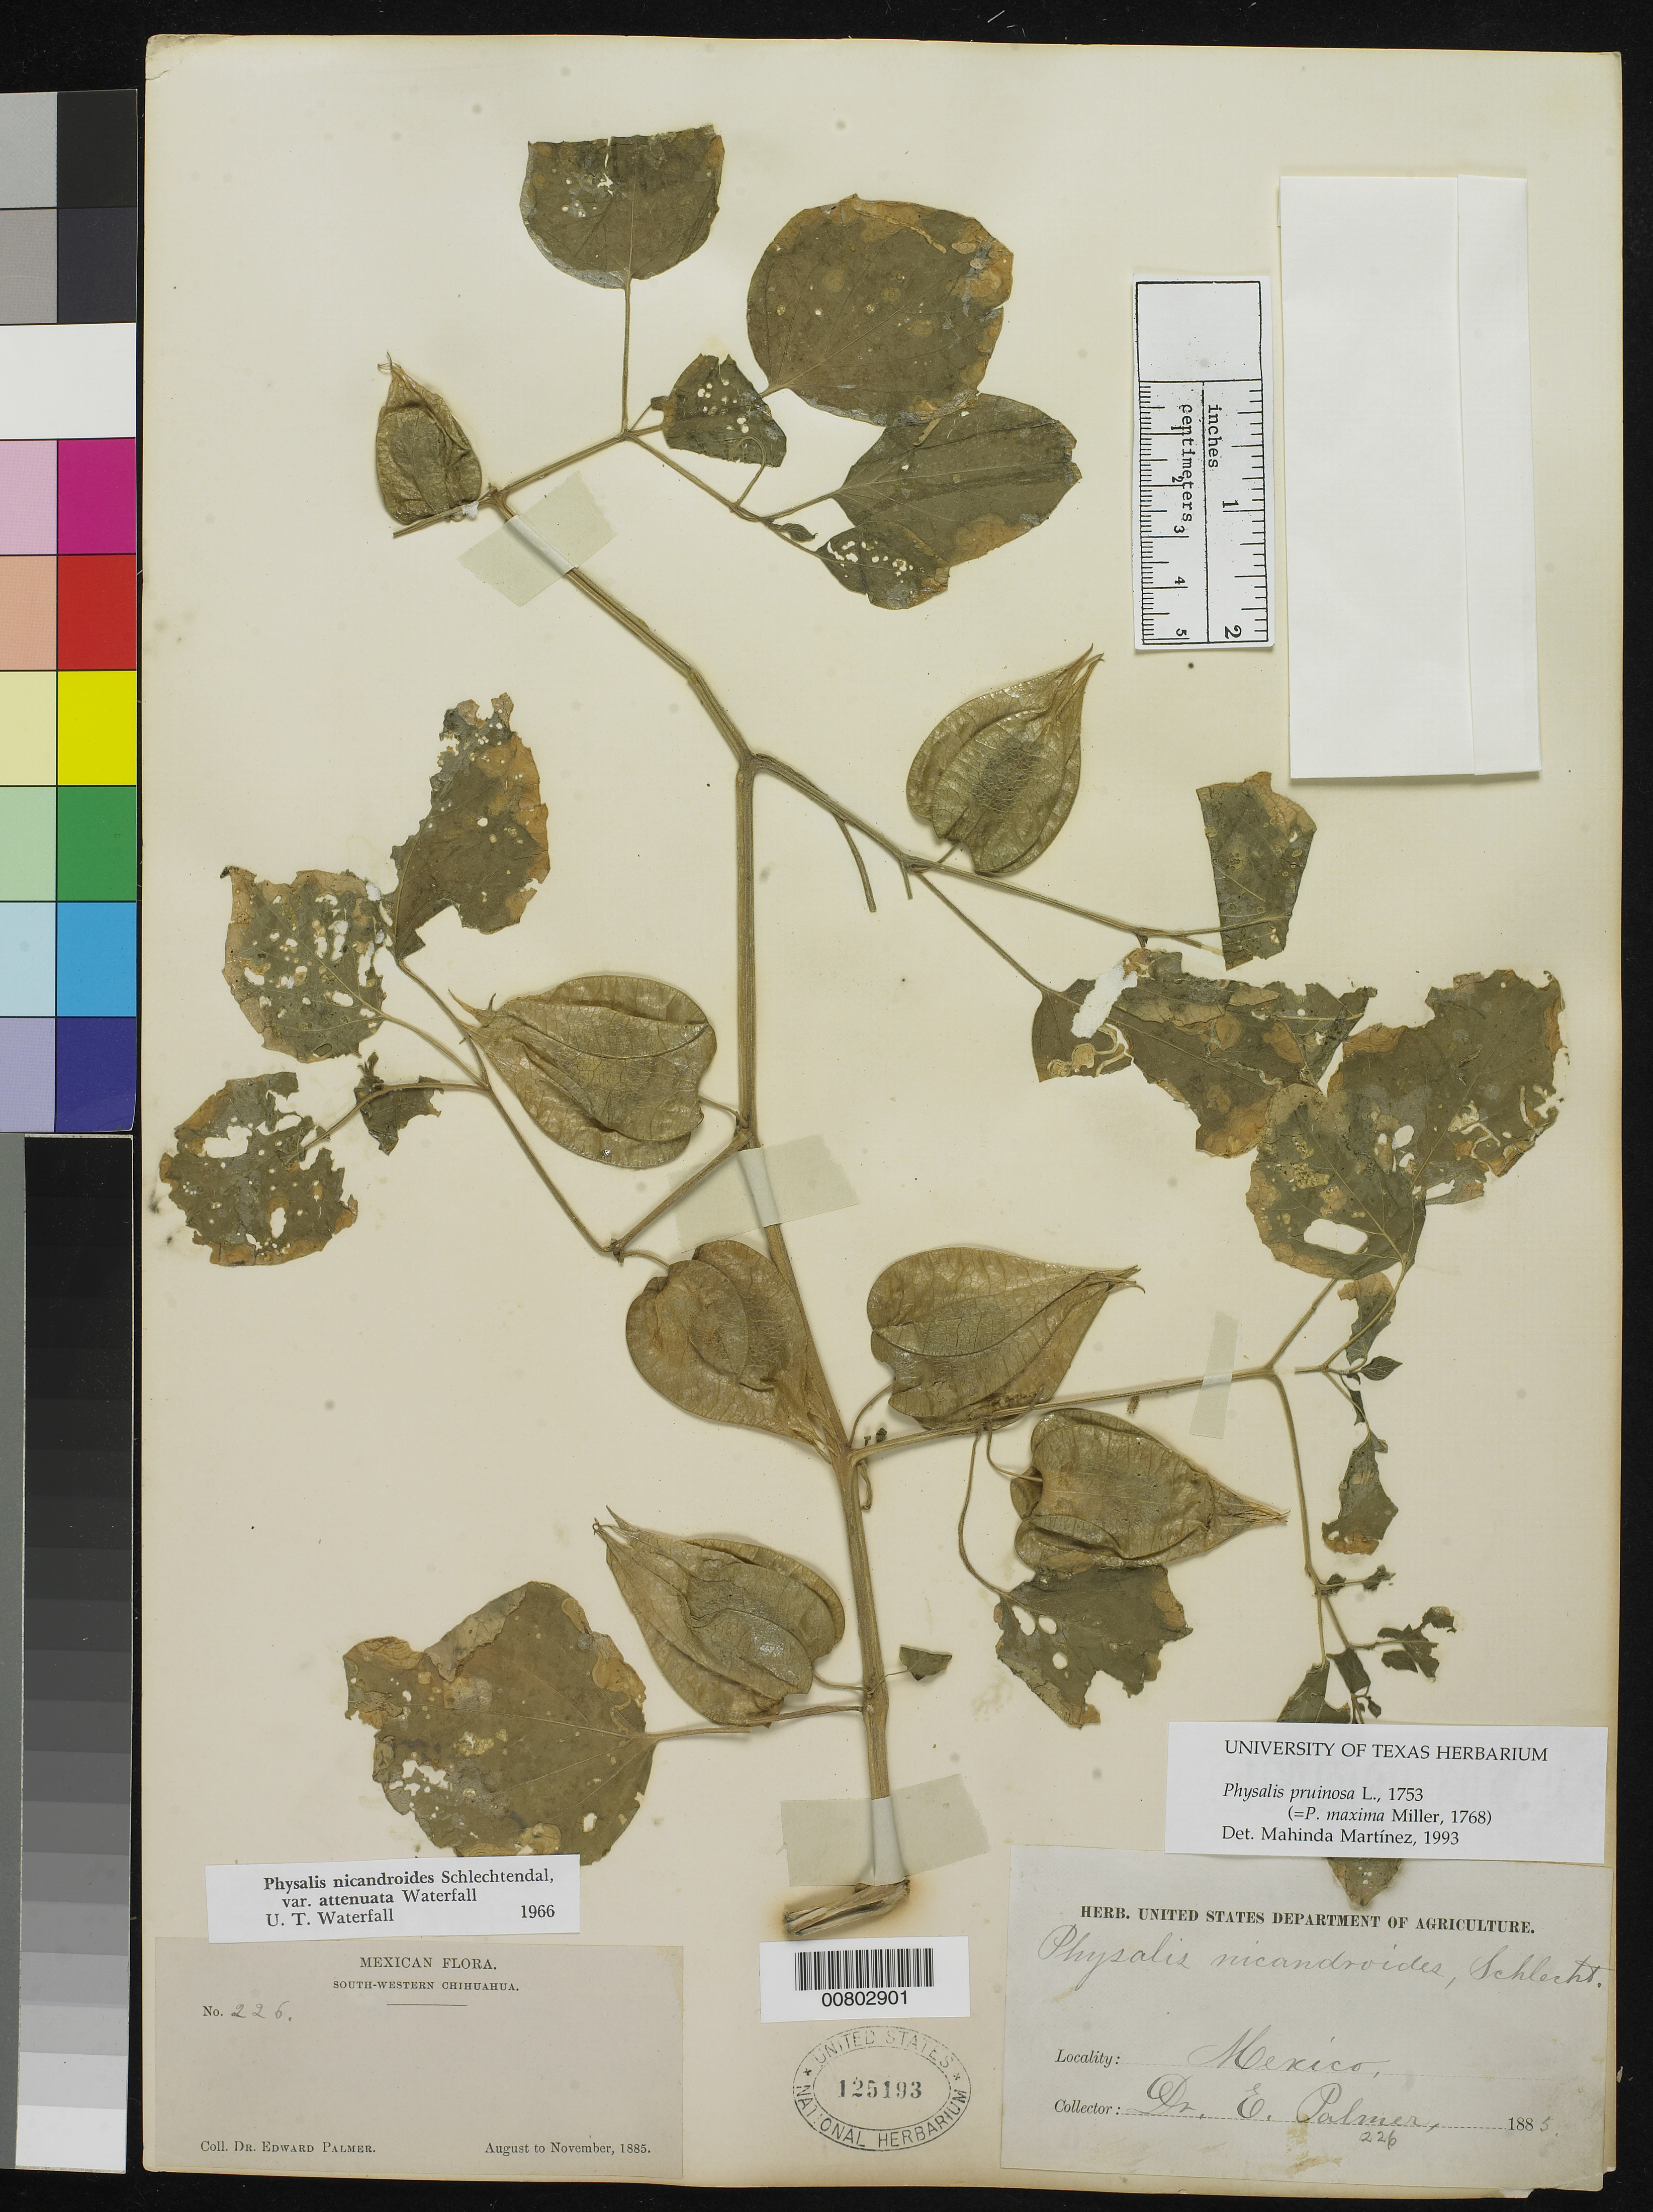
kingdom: Plantae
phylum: Tracheophyta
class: Magnoliopsida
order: Solanales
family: Solanaceae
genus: Physalis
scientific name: Physalis pruinosa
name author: L.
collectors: E. Palmer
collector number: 226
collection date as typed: Aug 1885 to -- Nov 1885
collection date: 1885-08/1885-11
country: Mexico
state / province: Chihuahua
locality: South-Western Chihuahua.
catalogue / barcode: US 125193